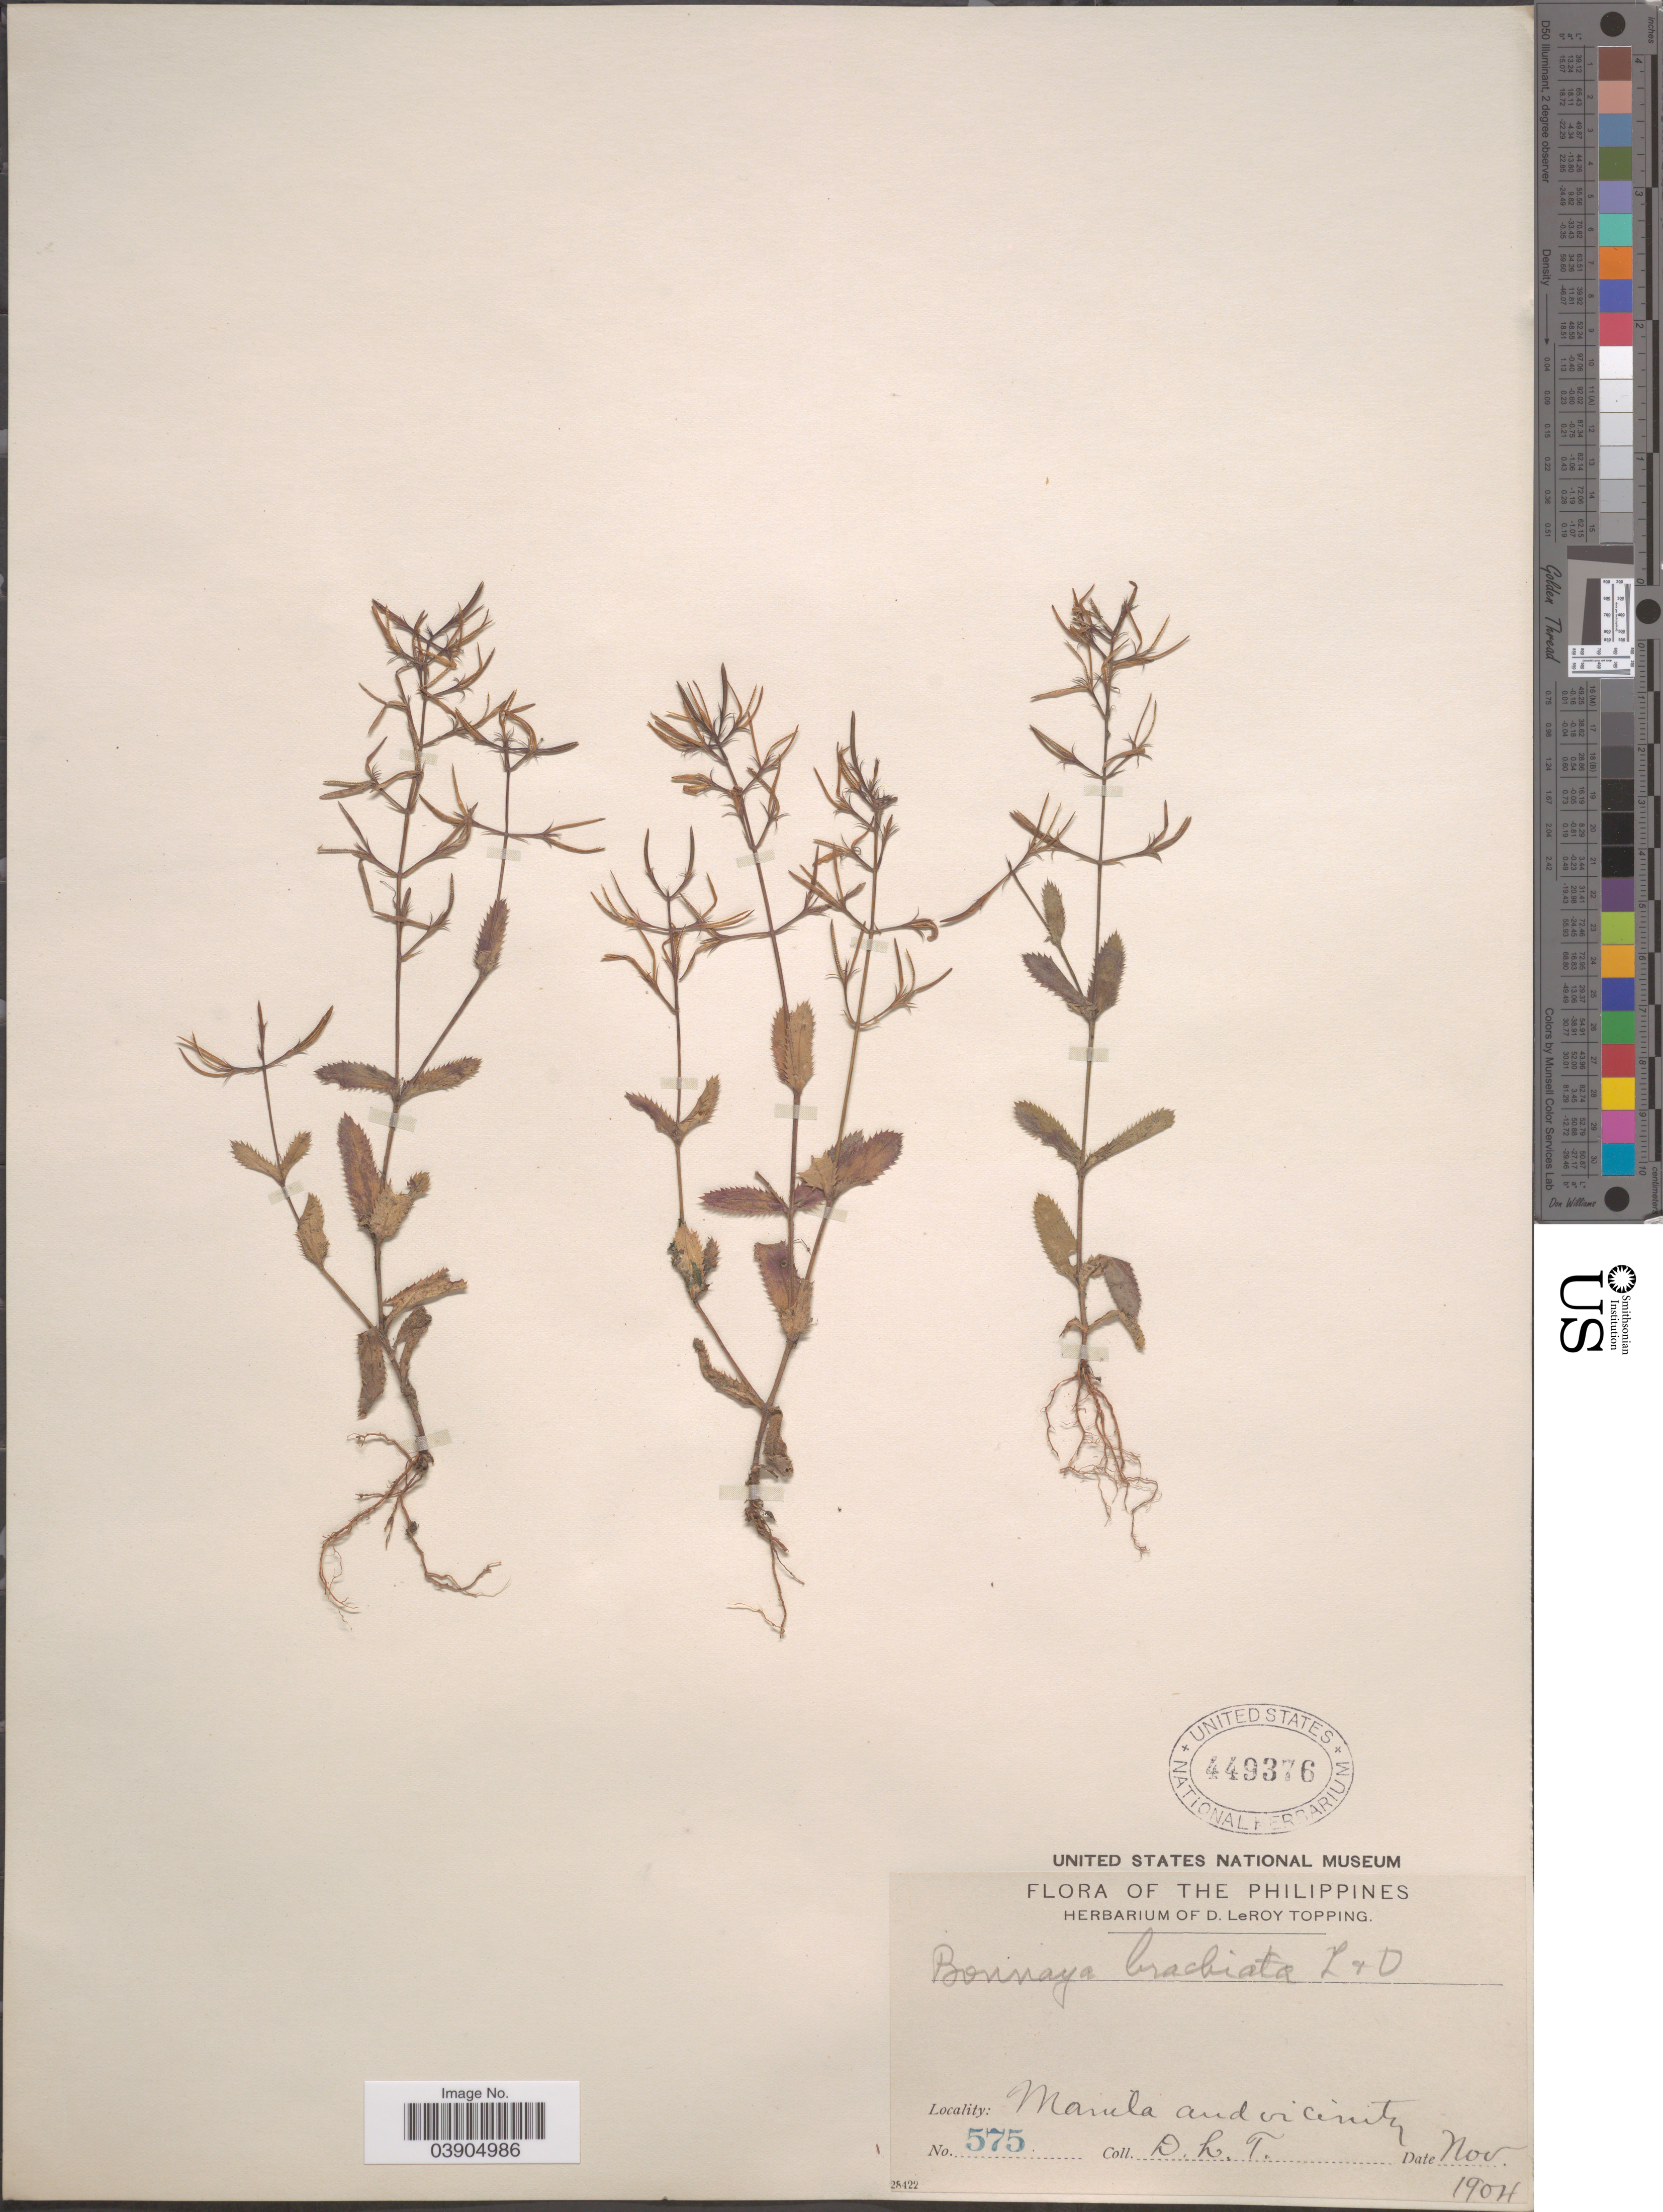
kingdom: Plantae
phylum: Tracheophyta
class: Magnoliopsida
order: Lamiales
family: Linderniaceae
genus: Lindernia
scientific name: Lindernia ciliata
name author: (Colsm.) Pennell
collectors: D. L. Topping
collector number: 575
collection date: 1904-11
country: Philippines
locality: Manila and vicinity.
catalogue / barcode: US 449376